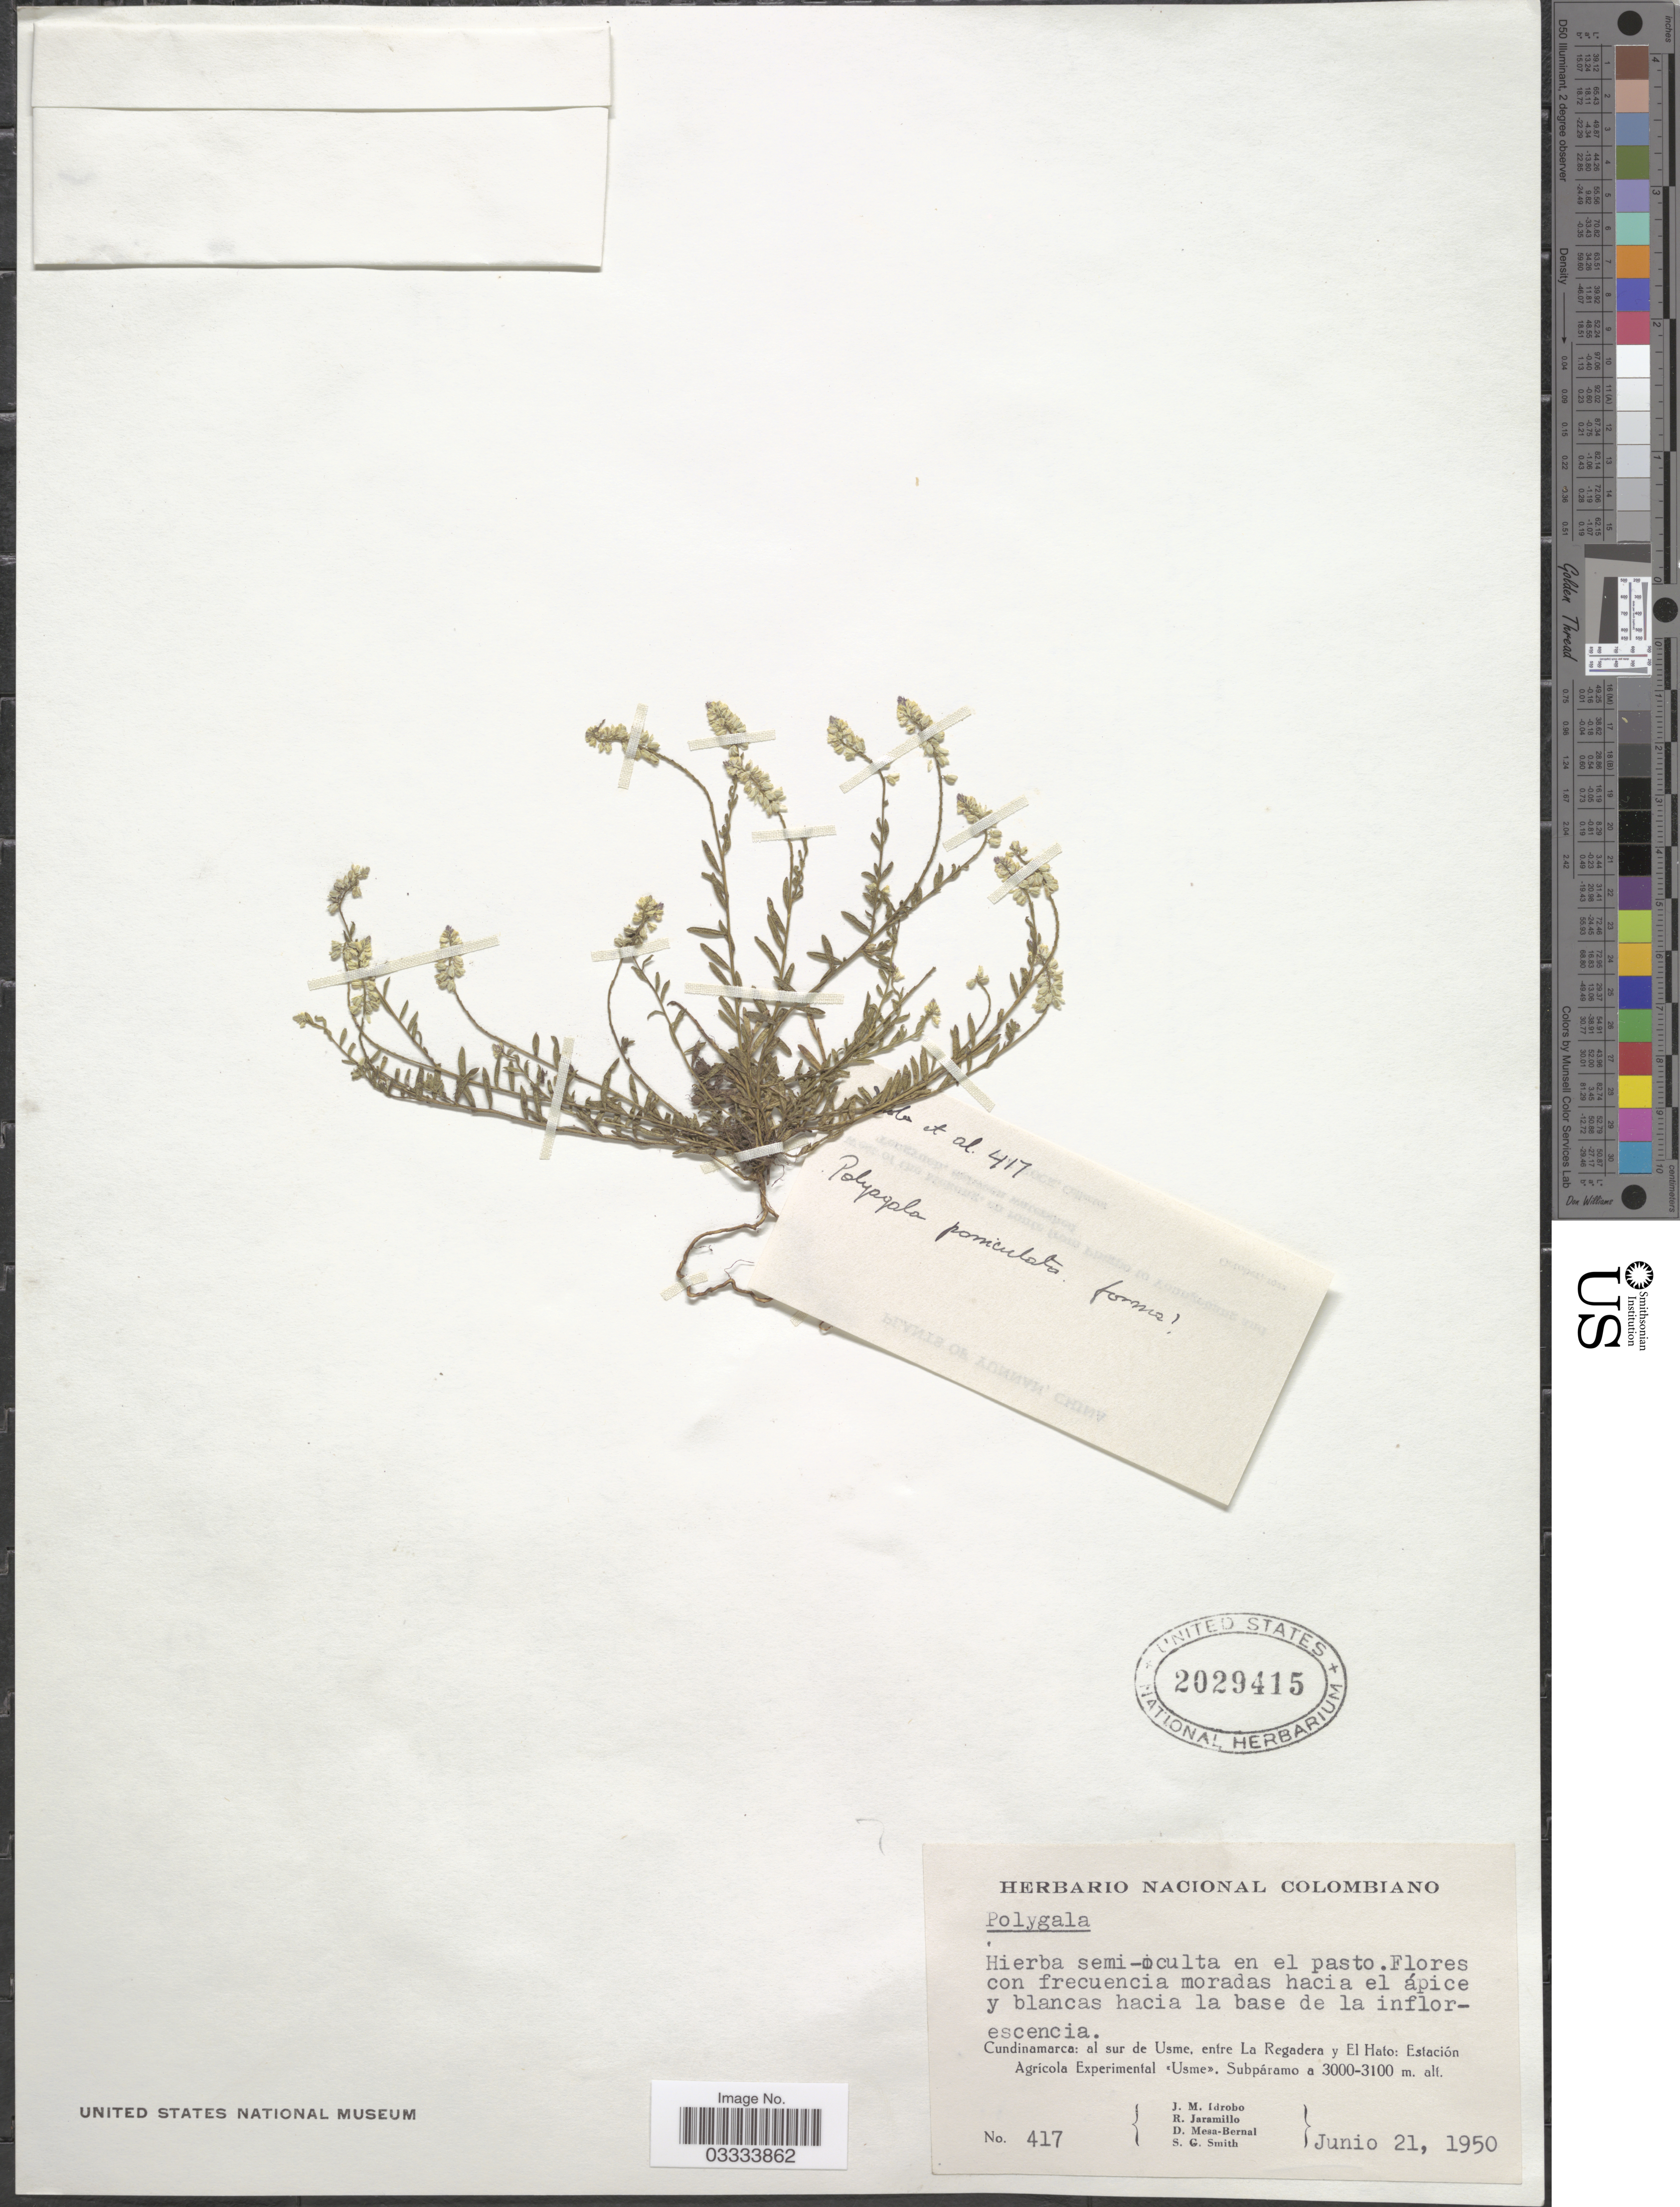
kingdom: Plantae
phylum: Tracheophyta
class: Magnoliopsida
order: Fabales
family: Polygalaceae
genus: Polygala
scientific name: Polygala paniculata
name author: L.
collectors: J. M. Idrobo, R. Jaramillo, D. Mesa-Bernal & S. G. Smith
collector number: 417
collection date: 1950-06-21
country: Colombia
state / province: Cundinamarca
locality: Al sur de Usme, entre La Regadera y El Hato: Estación Agrícola Experimental <<Usme>>. Subpáramo.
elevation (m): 3000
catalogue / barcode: US 2029415